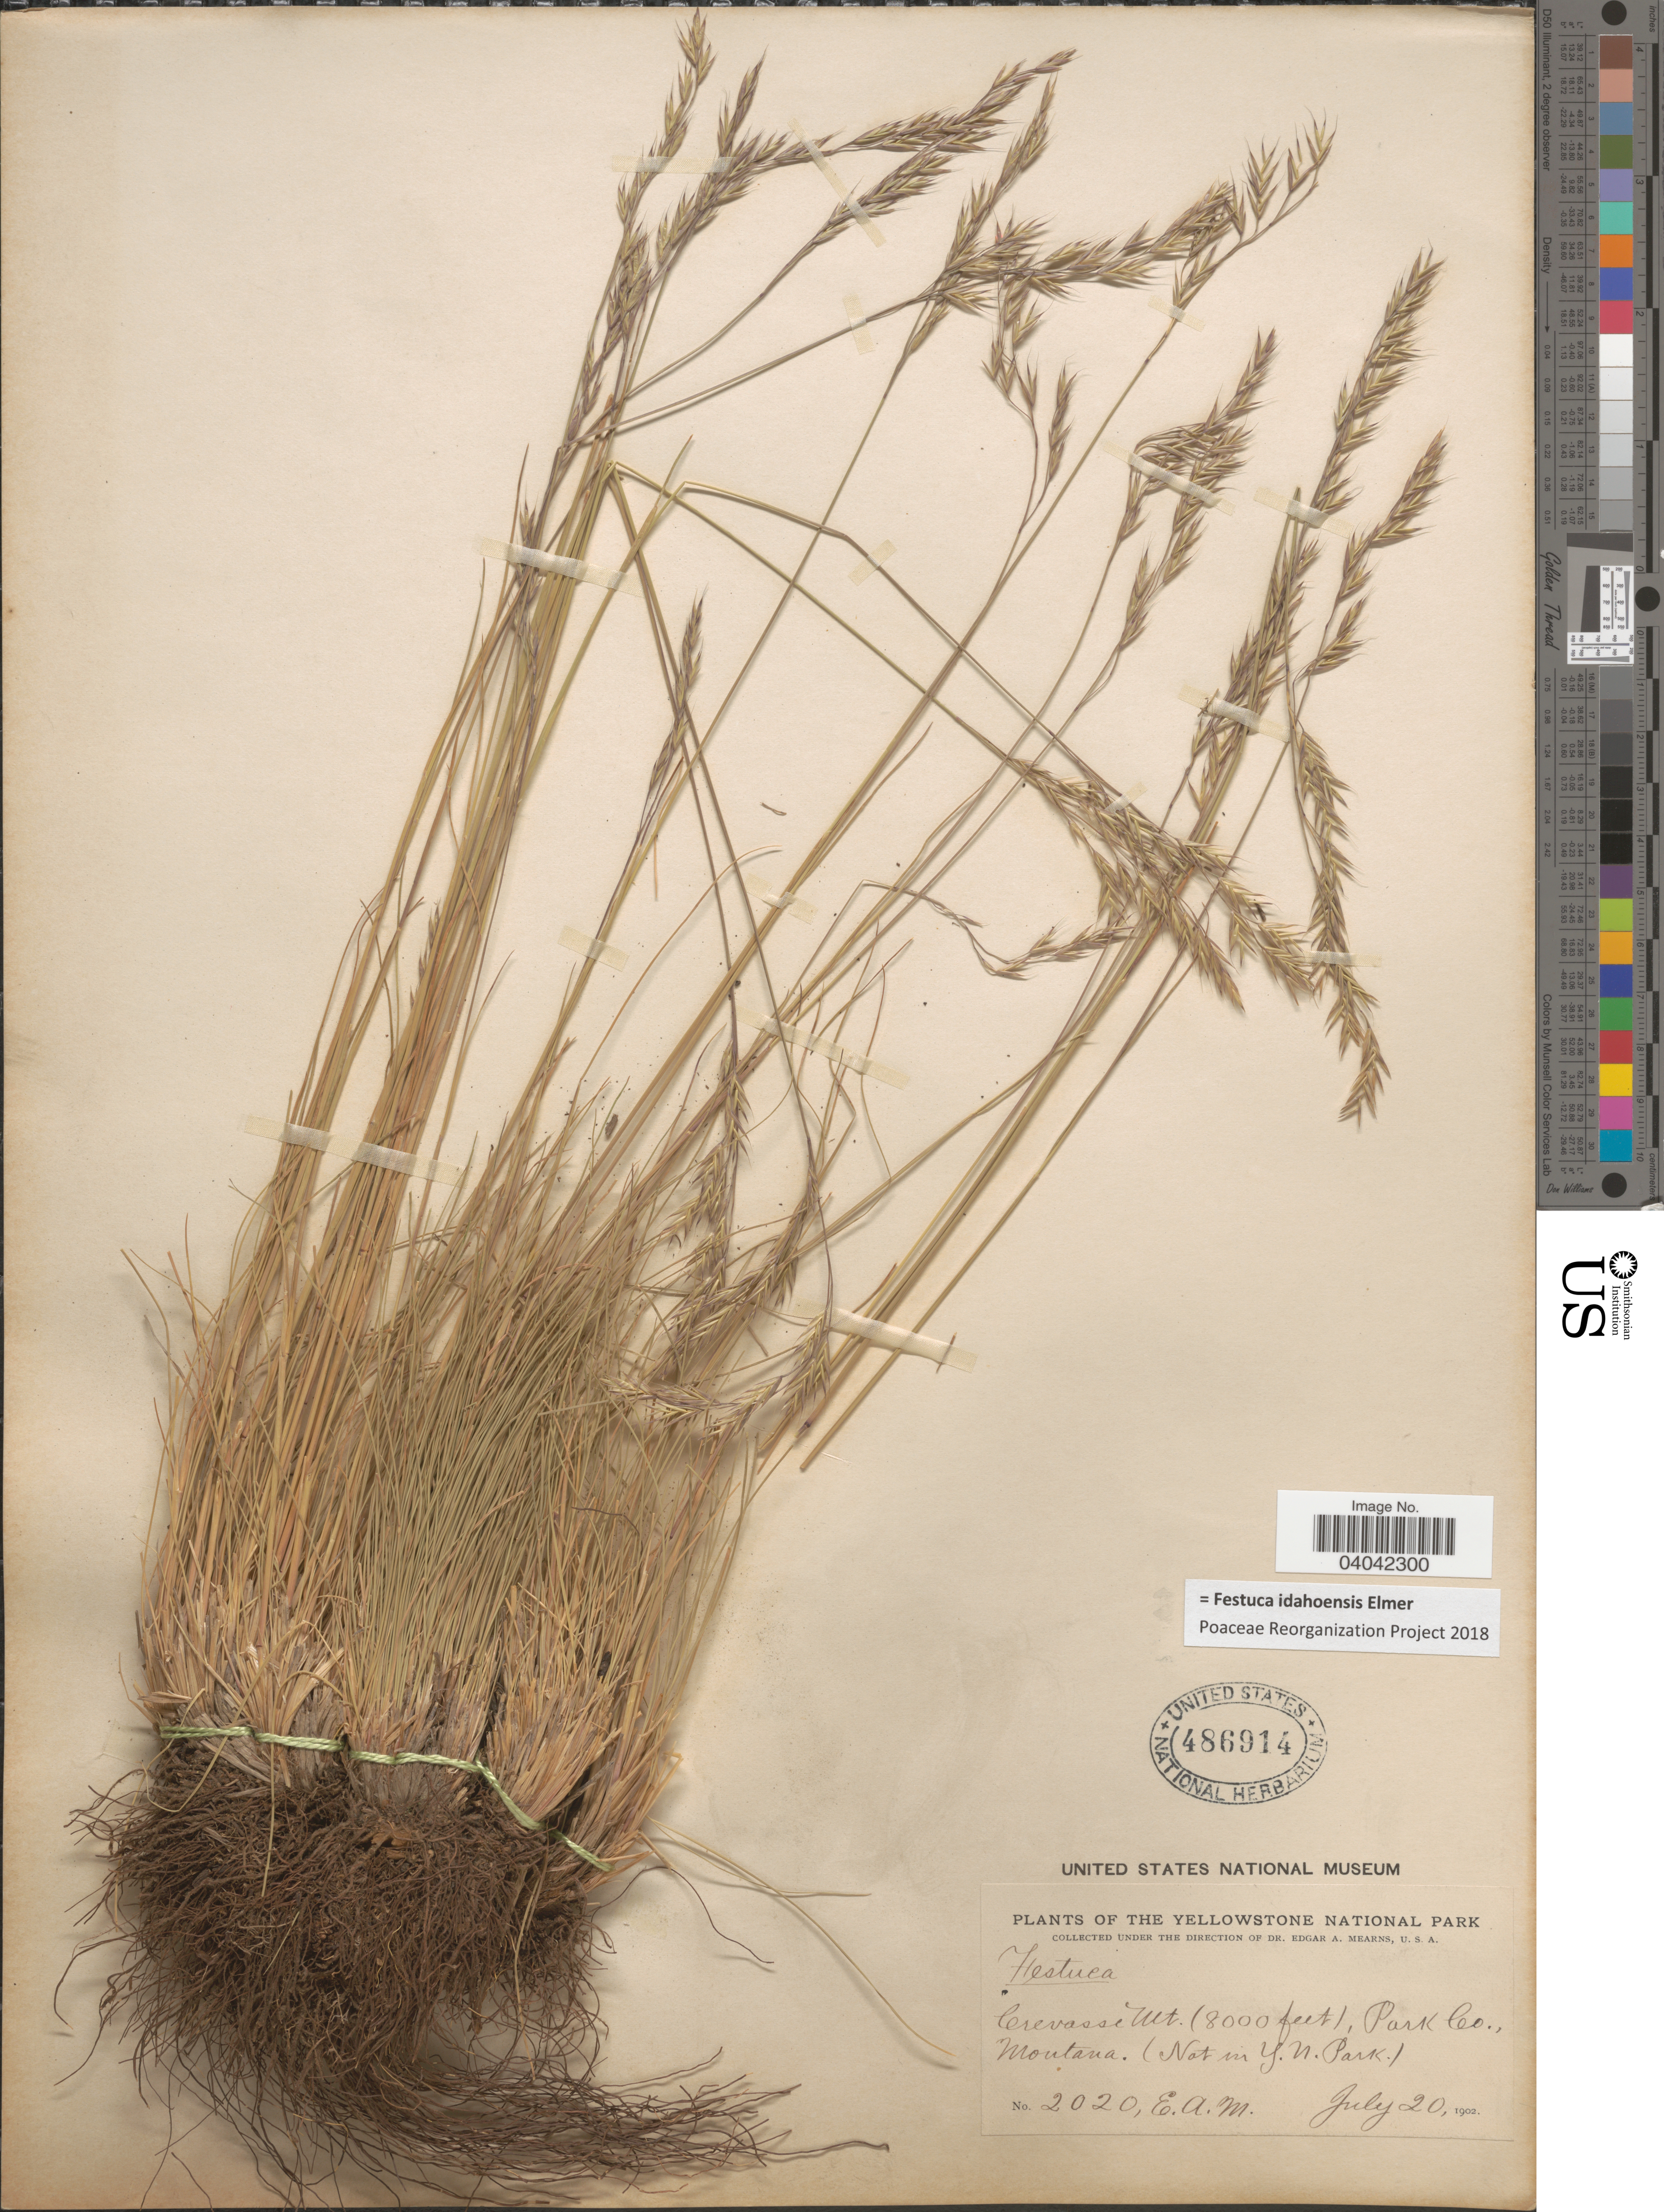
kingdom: Plantae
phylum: Tracheophyta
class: Liliopsida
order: Poales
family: Poaceae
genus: Festuca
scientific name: Festuca idahoensis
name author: Elmer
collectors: E. A. Mearns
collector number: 2020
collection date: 1902-07-20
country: United States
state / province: Montana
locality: Yellowstone National Park. Crevasse Mt., Park Co.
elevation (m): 2438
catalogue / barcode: US 486914